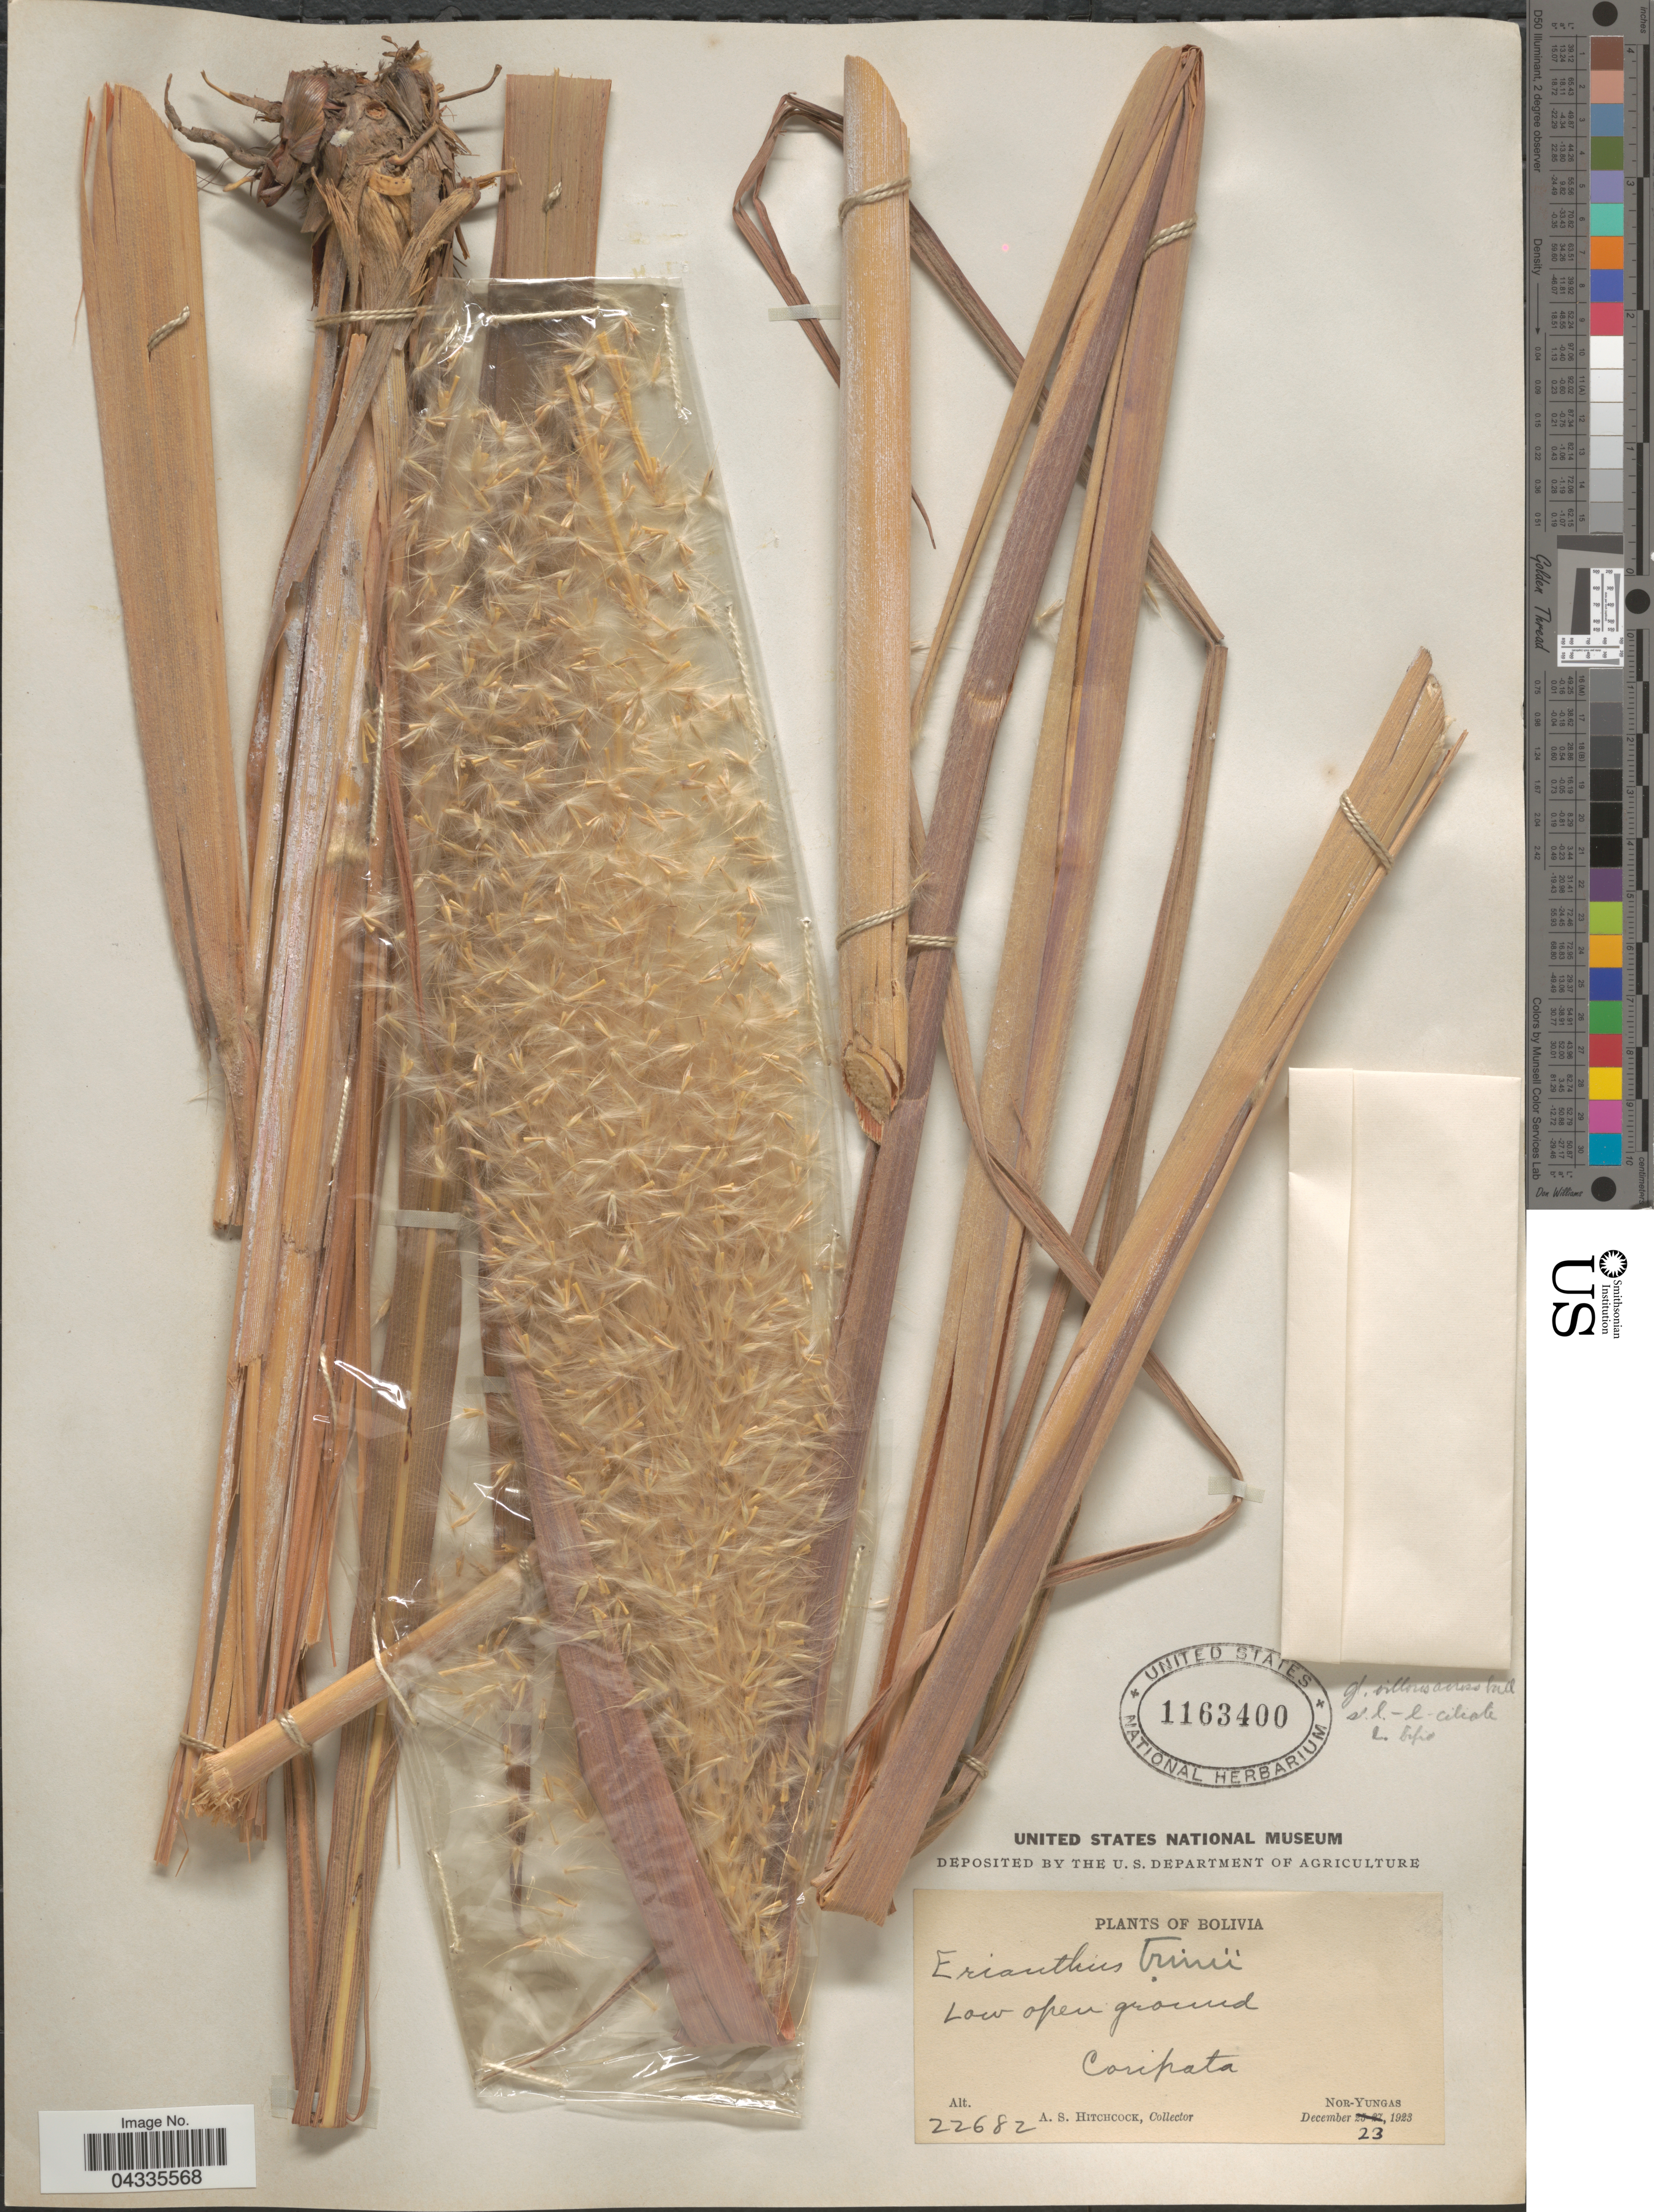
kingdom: Plantae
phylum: Tracheophyta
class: Liliopsida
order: Poales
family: Poaceae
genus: Erianthus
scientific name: Erianthus trinii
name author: Hack.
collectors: A. S. Hitchcock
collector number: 22682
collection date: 1923-12-23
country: Bolivia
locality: Low open ground. Coripata. Nor-Yungas.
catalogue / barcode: US 1163400